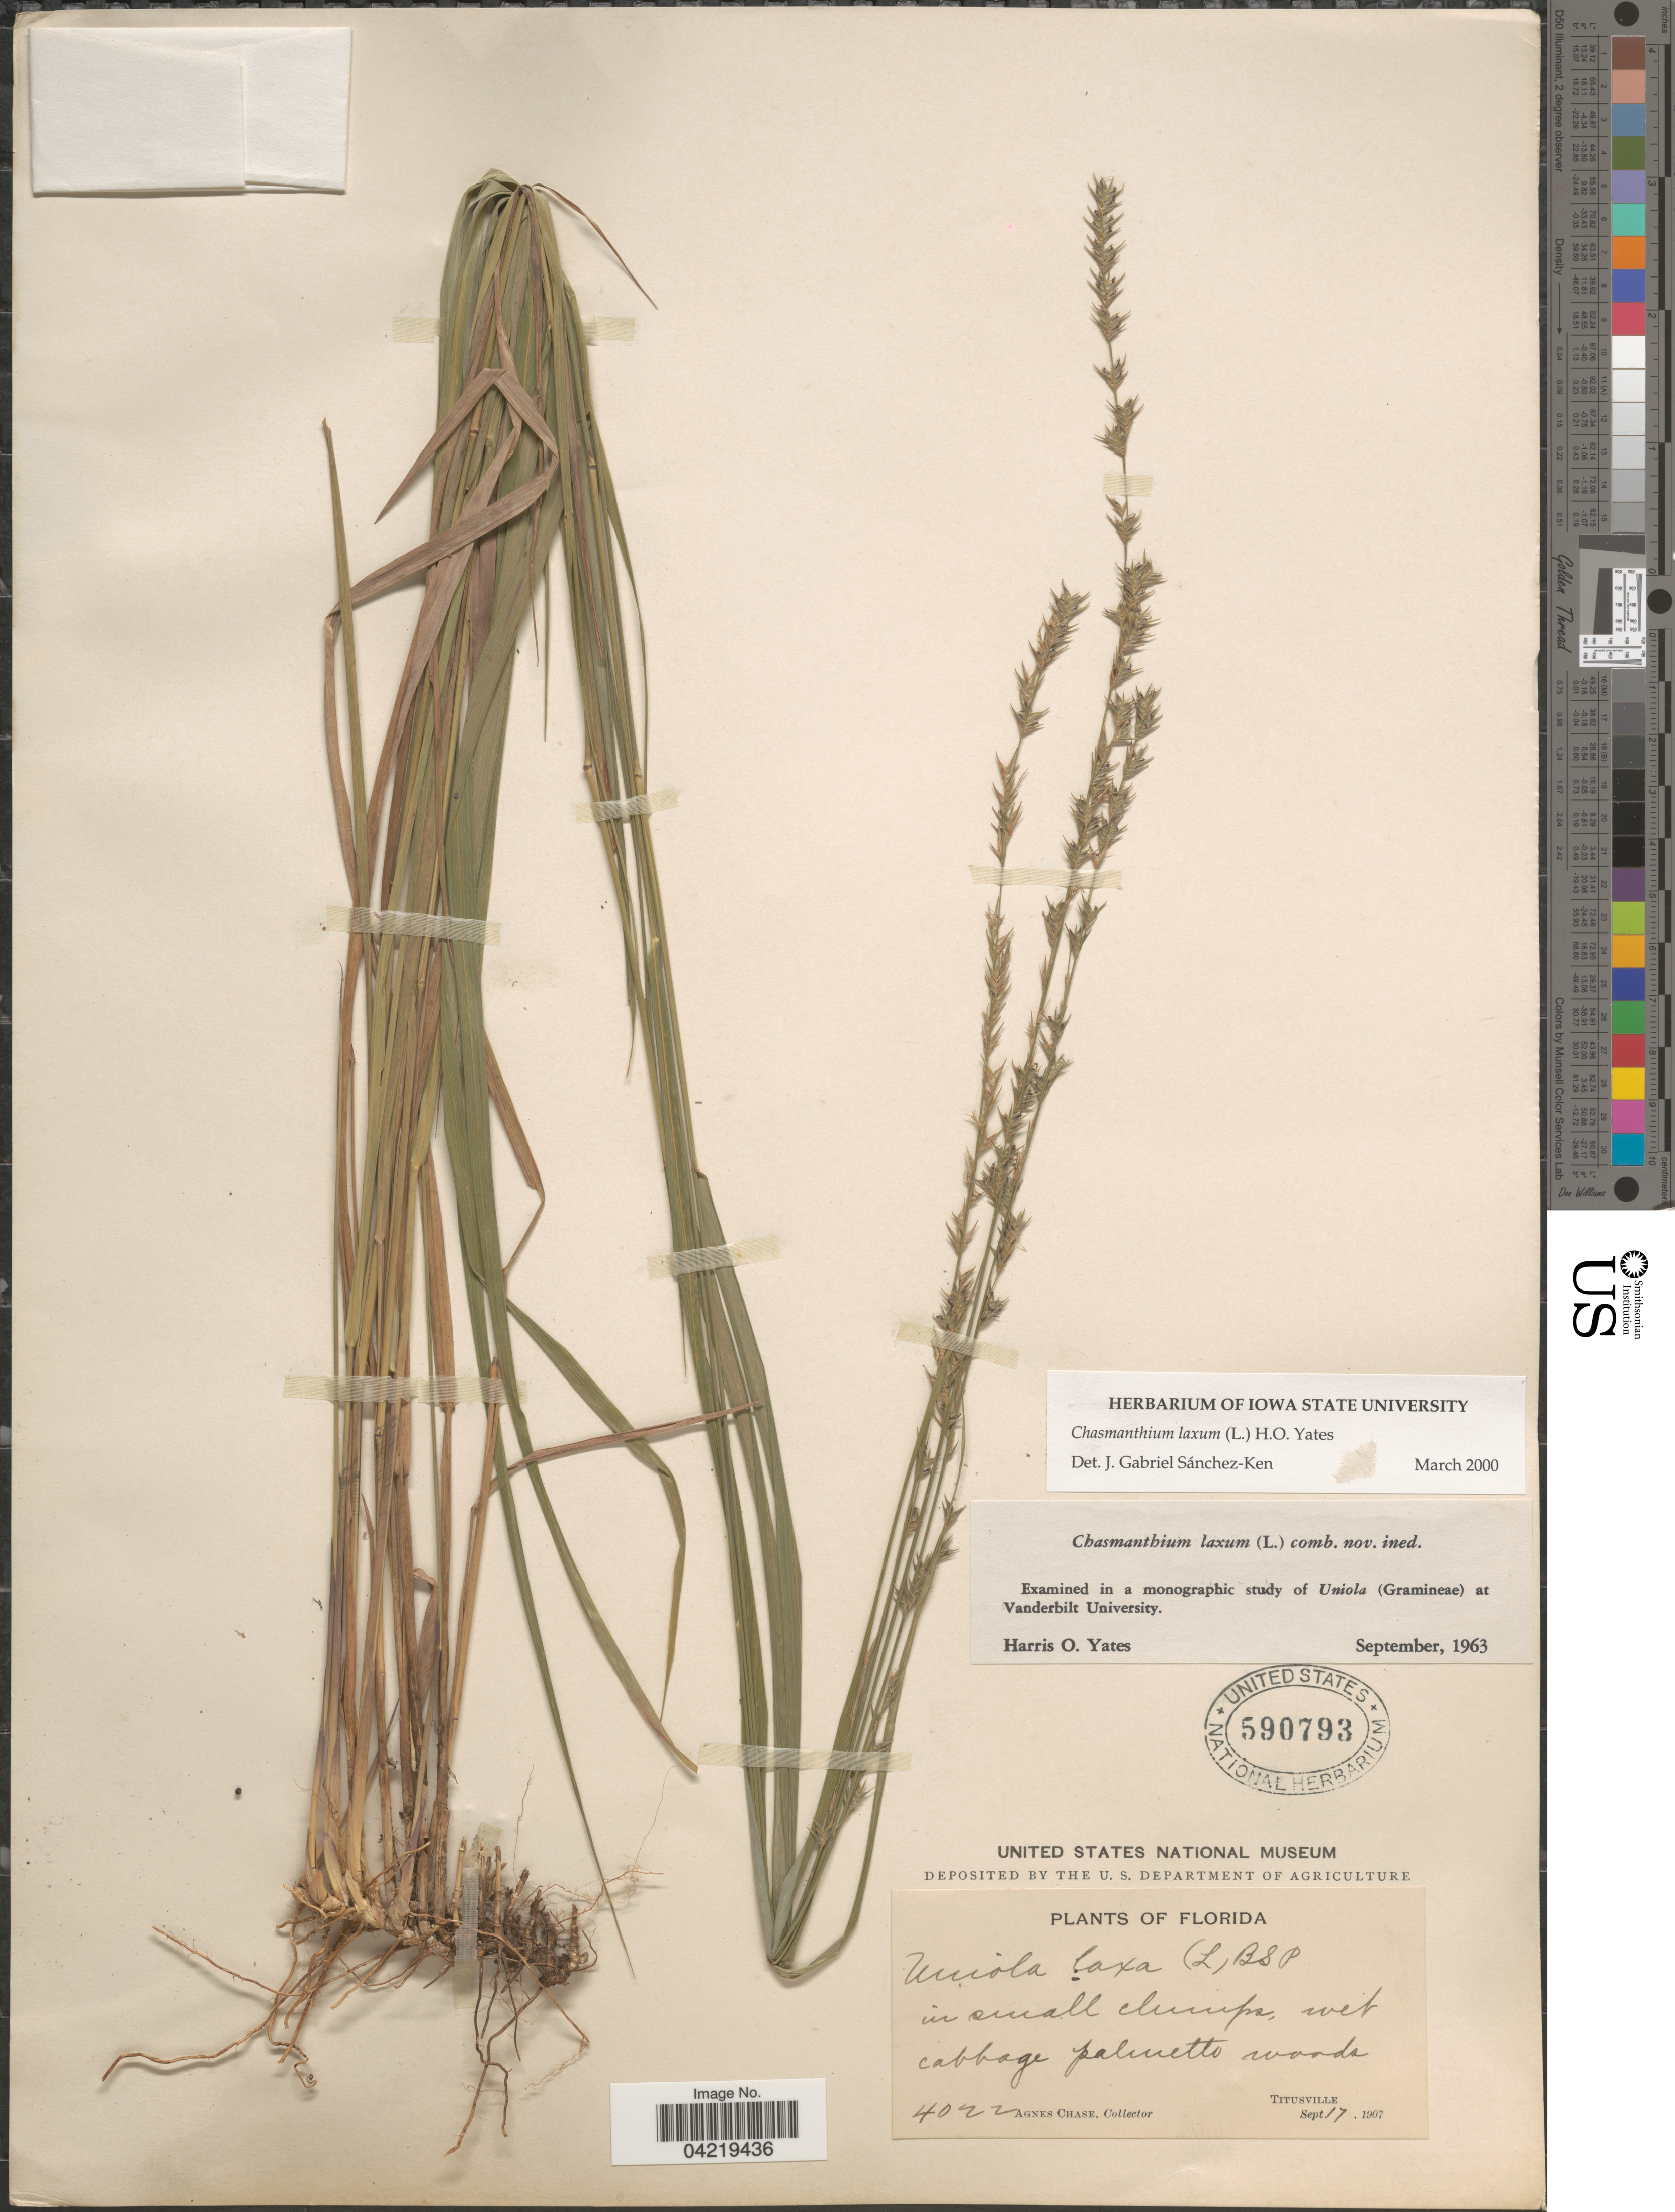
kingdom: Plantae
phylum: Tracheophyta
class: Liliopsida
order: Poales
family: Poaceae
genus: Chasmanthium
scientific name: Chasmanthium laxum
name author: (L.) H.O. Yates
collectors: A. Chase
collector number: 4022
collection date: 1907-09-17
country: United States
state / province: Florida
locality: Titusville.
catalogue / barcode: US 590793